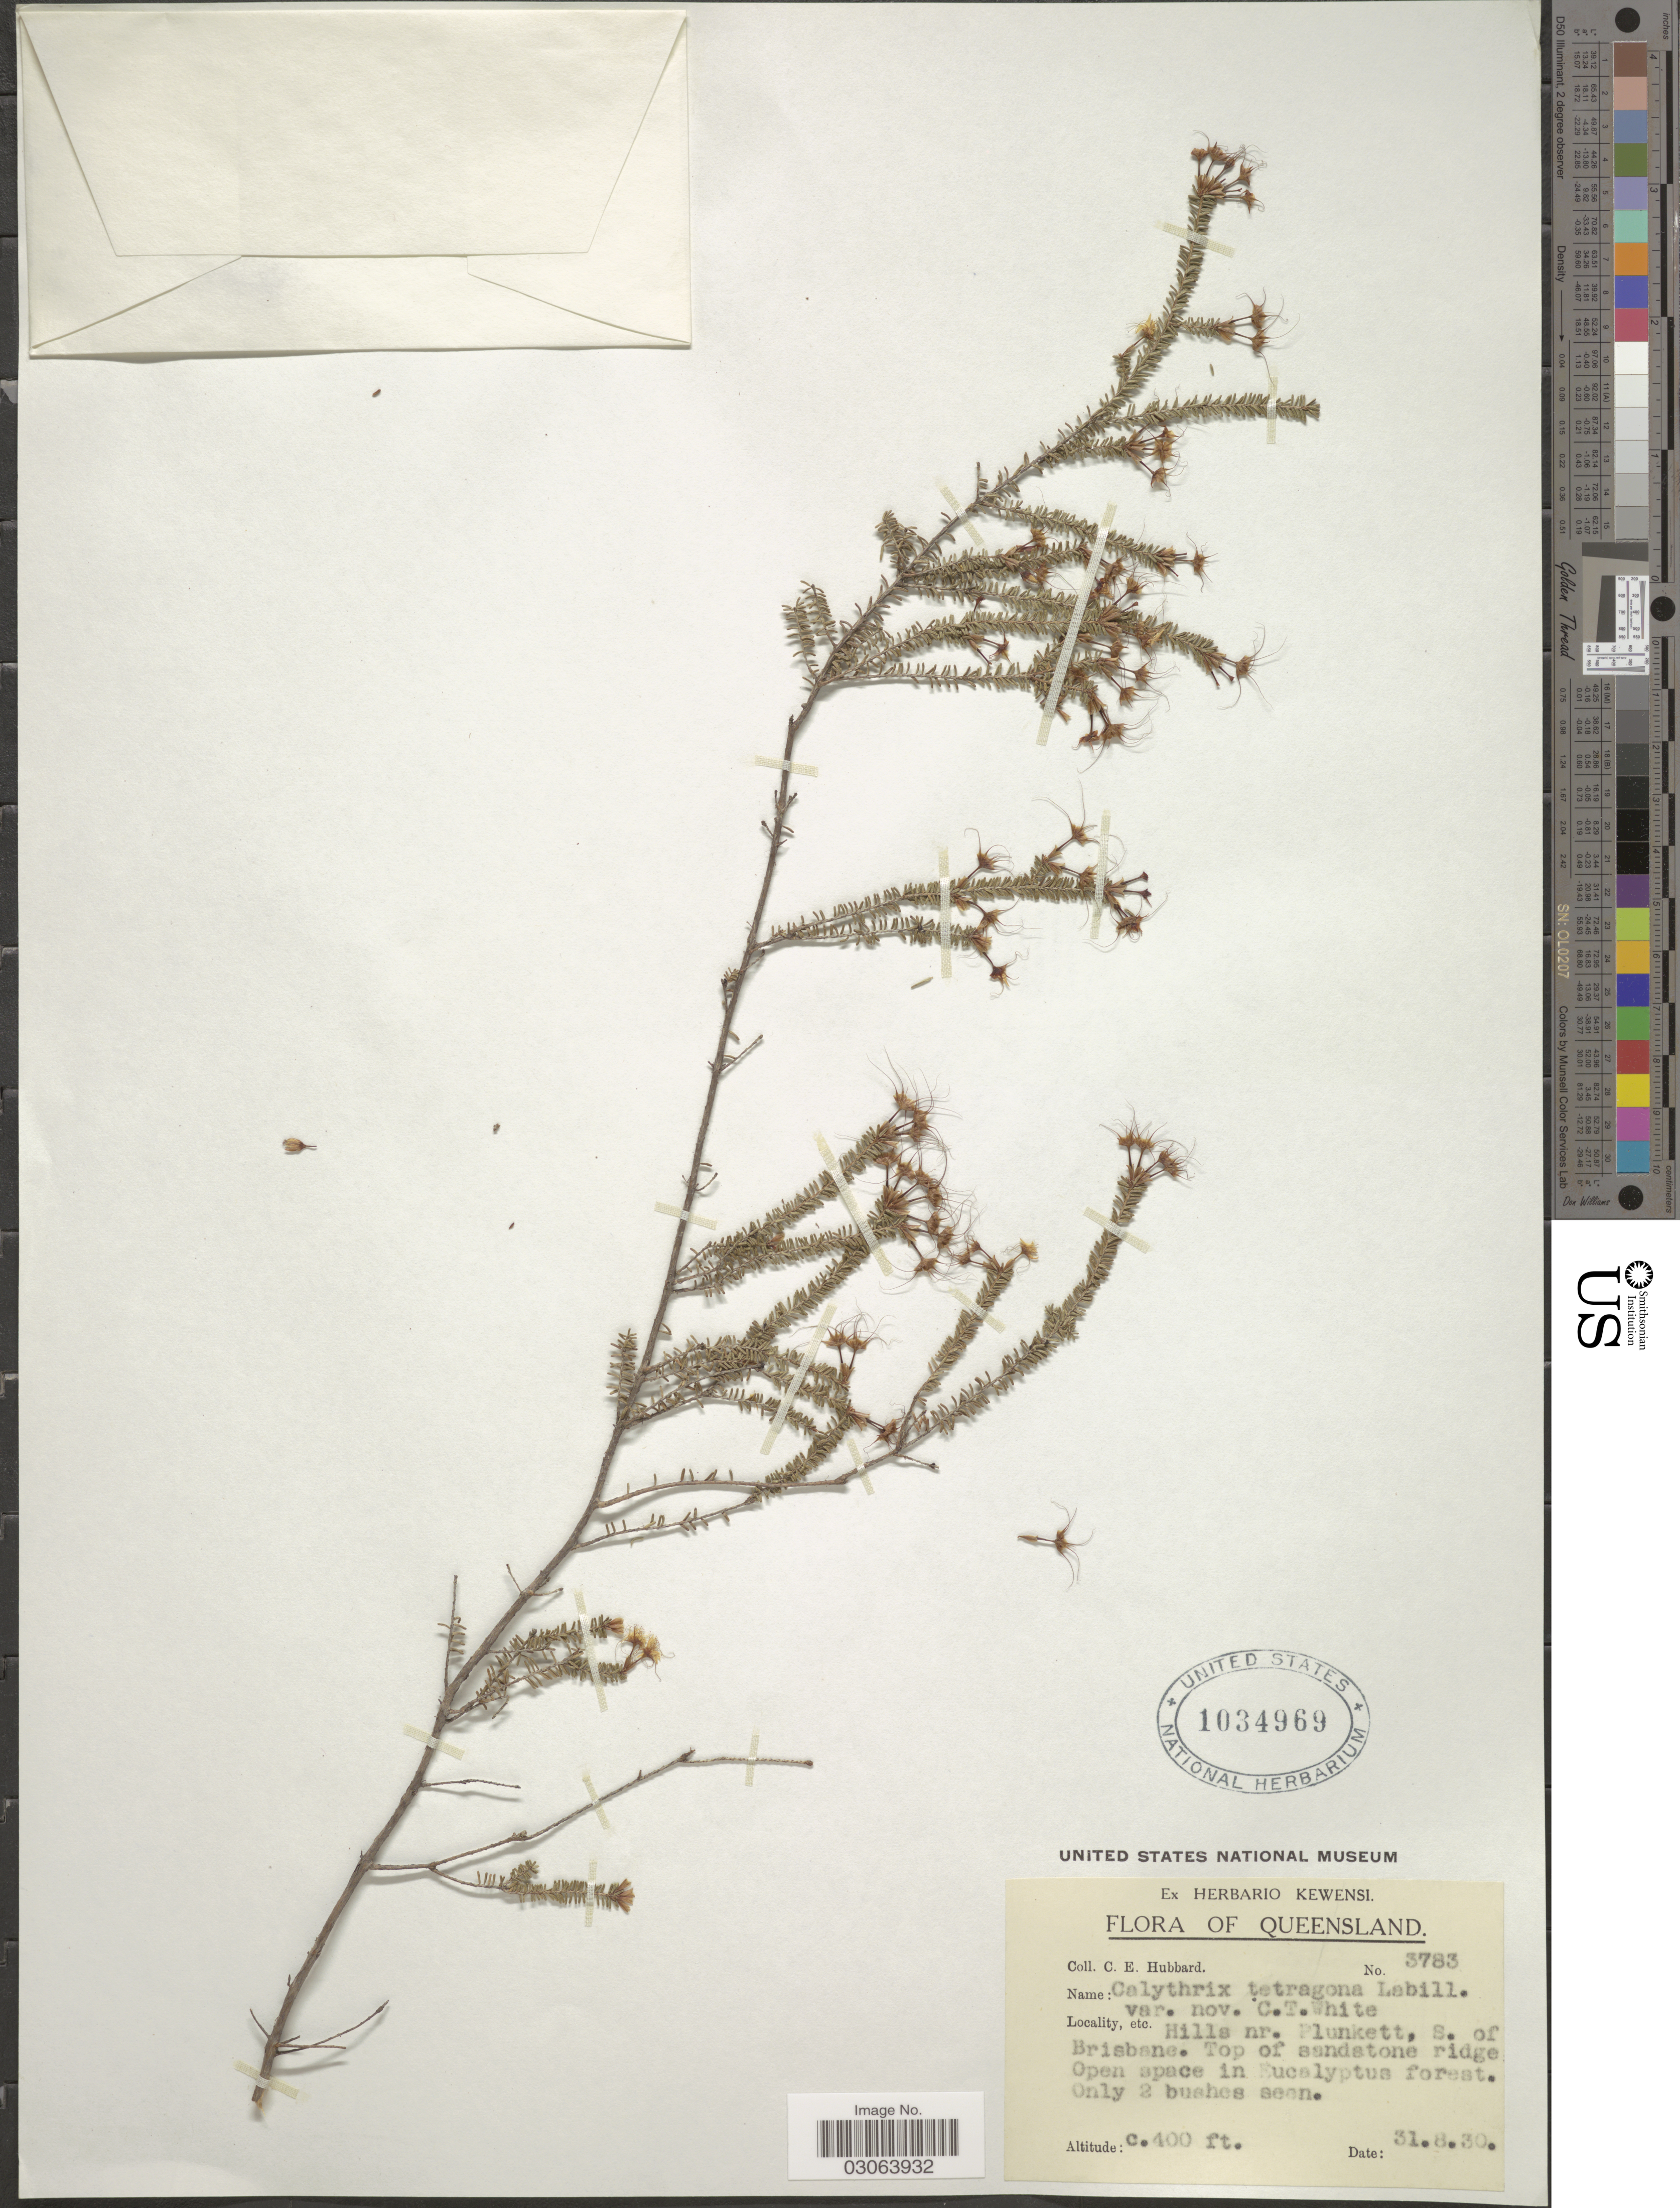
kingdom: Plantae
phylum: Tracheophyta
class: Magnoliopsida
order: Myrtales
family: Myrtaceae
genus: Calytrix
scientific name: Calytrix tetragona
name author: Labill.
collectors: C. E. Hubbard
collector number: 3783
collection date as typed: Transcribed d/m/y: 31/8/30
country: Australia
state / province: Queensland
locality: Hills nr.Plunkett, S. of Brisbane.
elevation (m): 122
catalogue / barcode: US 1034969